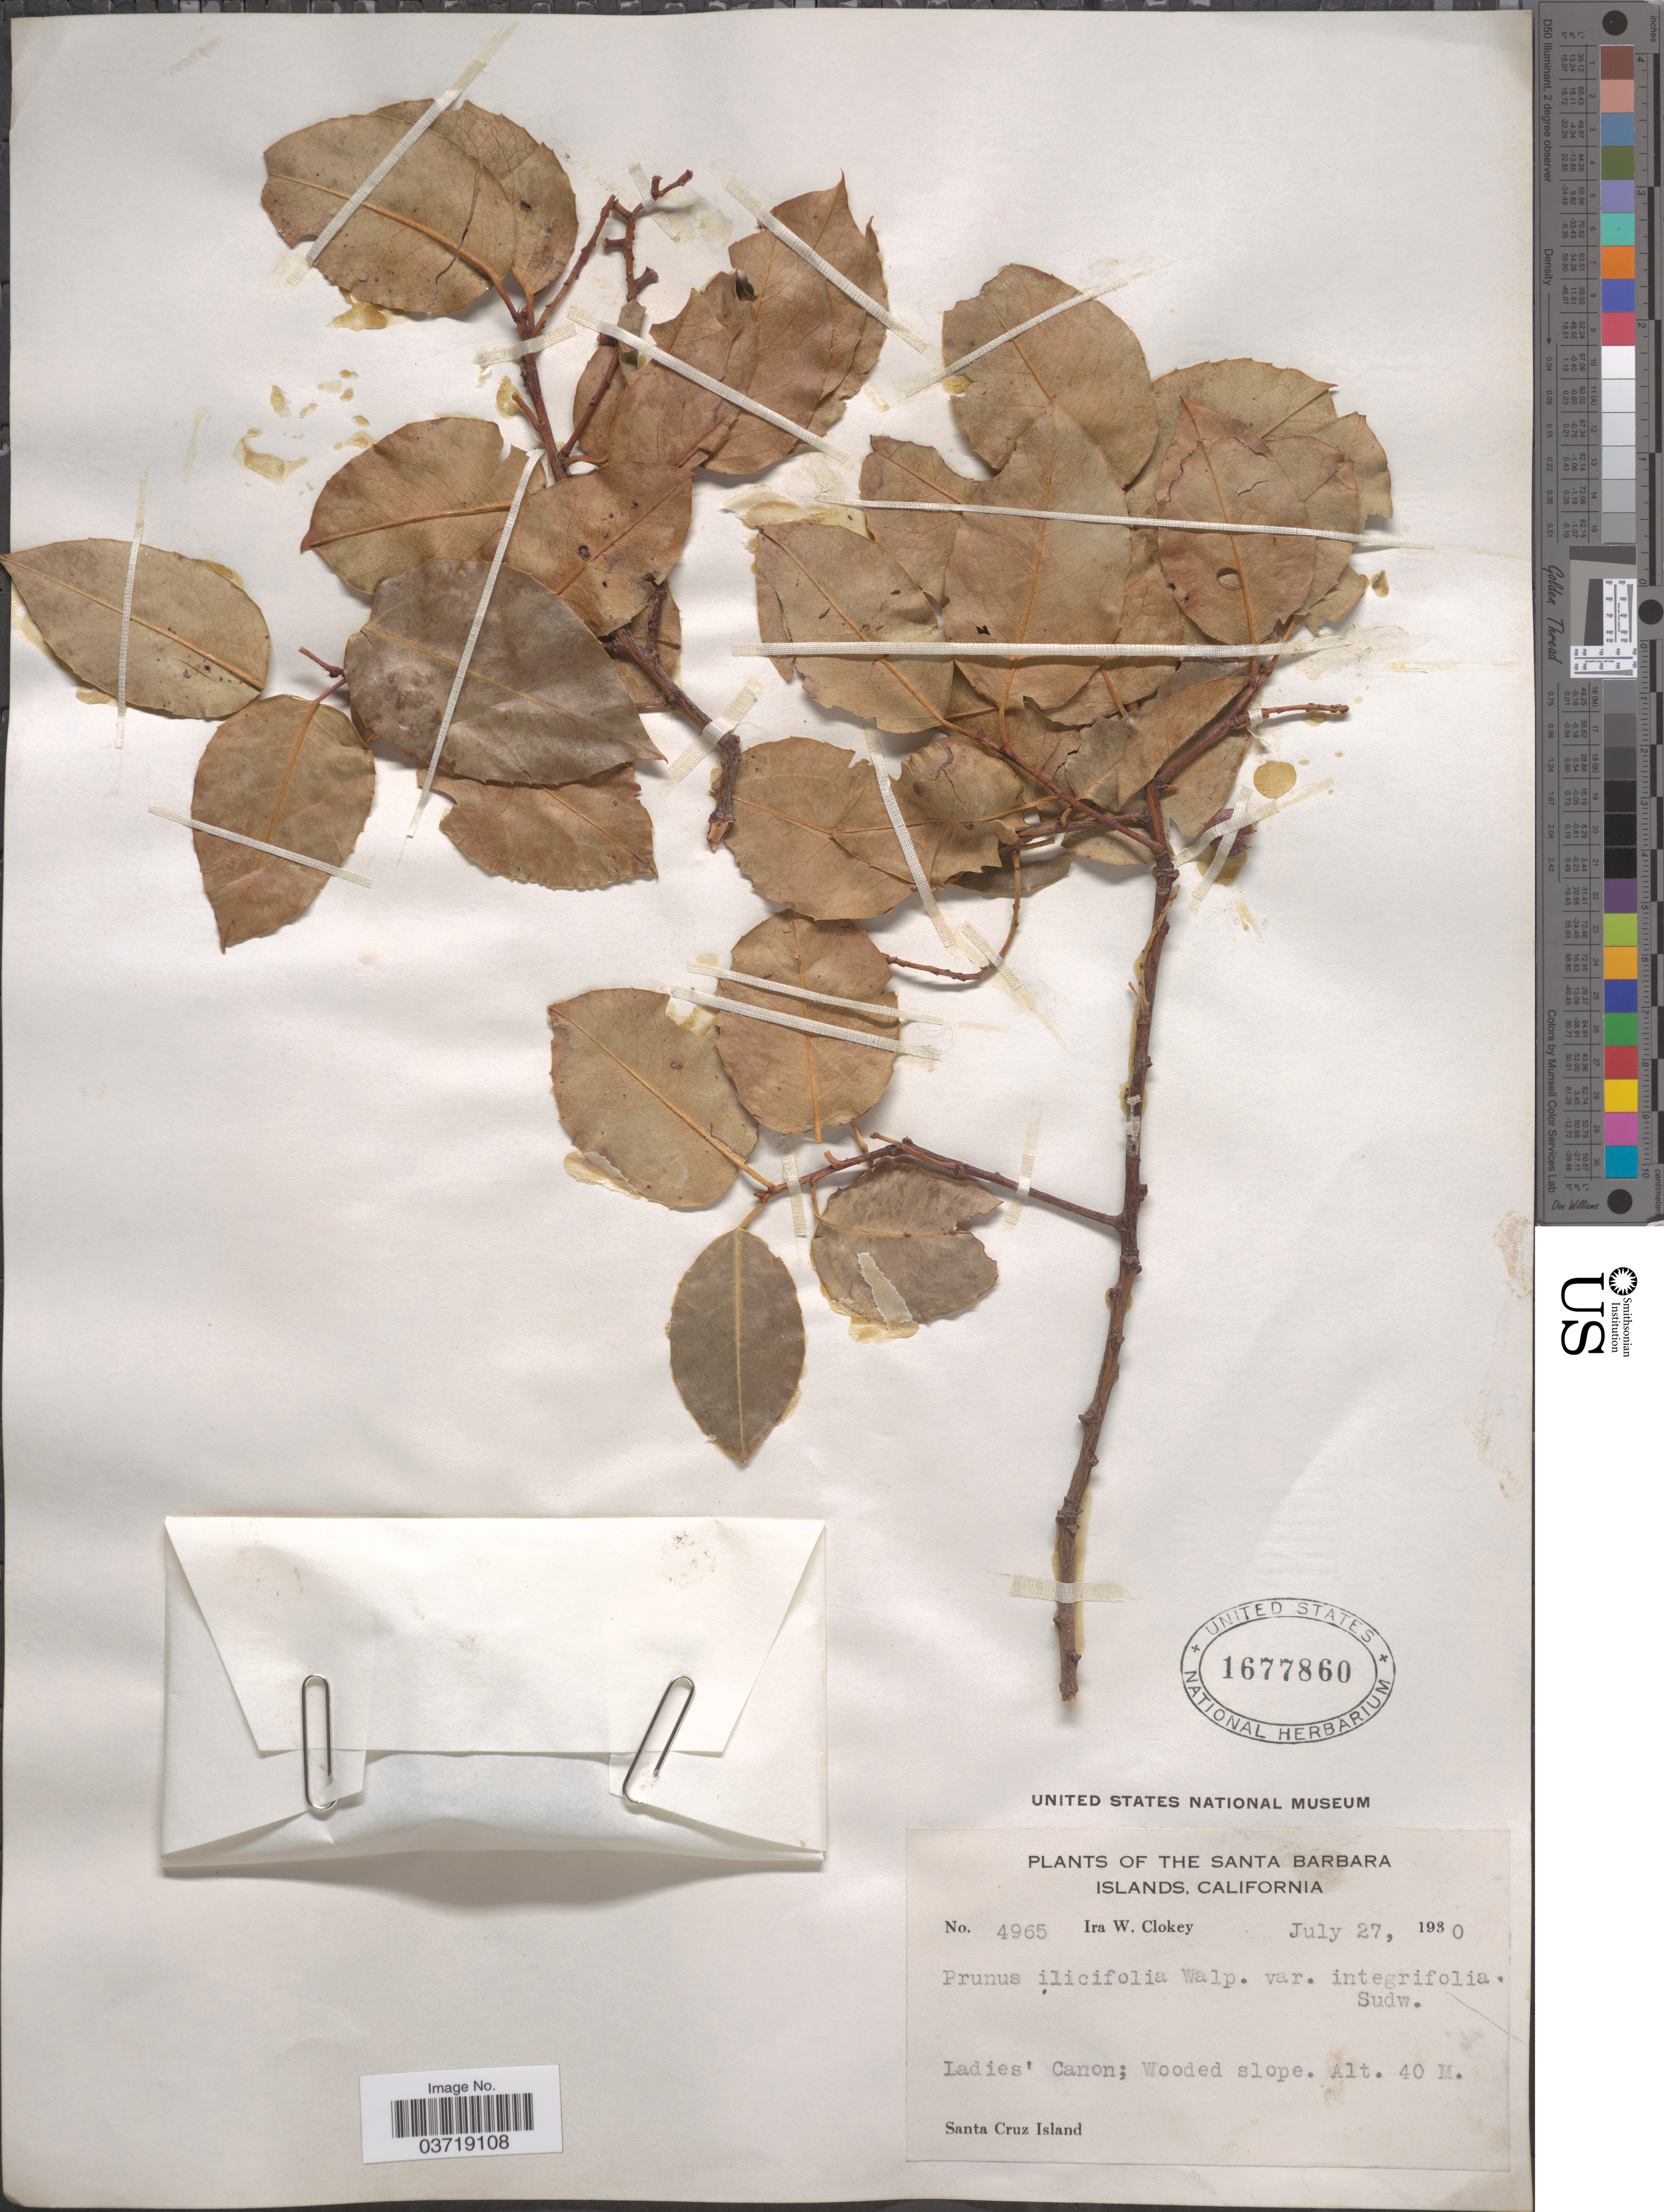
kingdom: Plantae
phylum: Tracheophyta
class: Magnoliopsida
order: Rosales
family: Rosaceae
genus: Prunus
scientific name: Prunus ilicifolia var. occidentalis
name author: K. Brandegee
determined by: Strong, Mark T., (BOT), Smithsonian Institution - National Museum of Natural History (UNITED STATES)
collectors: I. W. Clokey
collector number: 4965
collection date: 1930-07-27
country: United States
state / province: California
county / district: Santa Barbara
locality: The Santa Barabara Islands. Ladies' Canon. Santa Cruz Island.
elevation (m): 40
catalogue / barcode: US 1677860